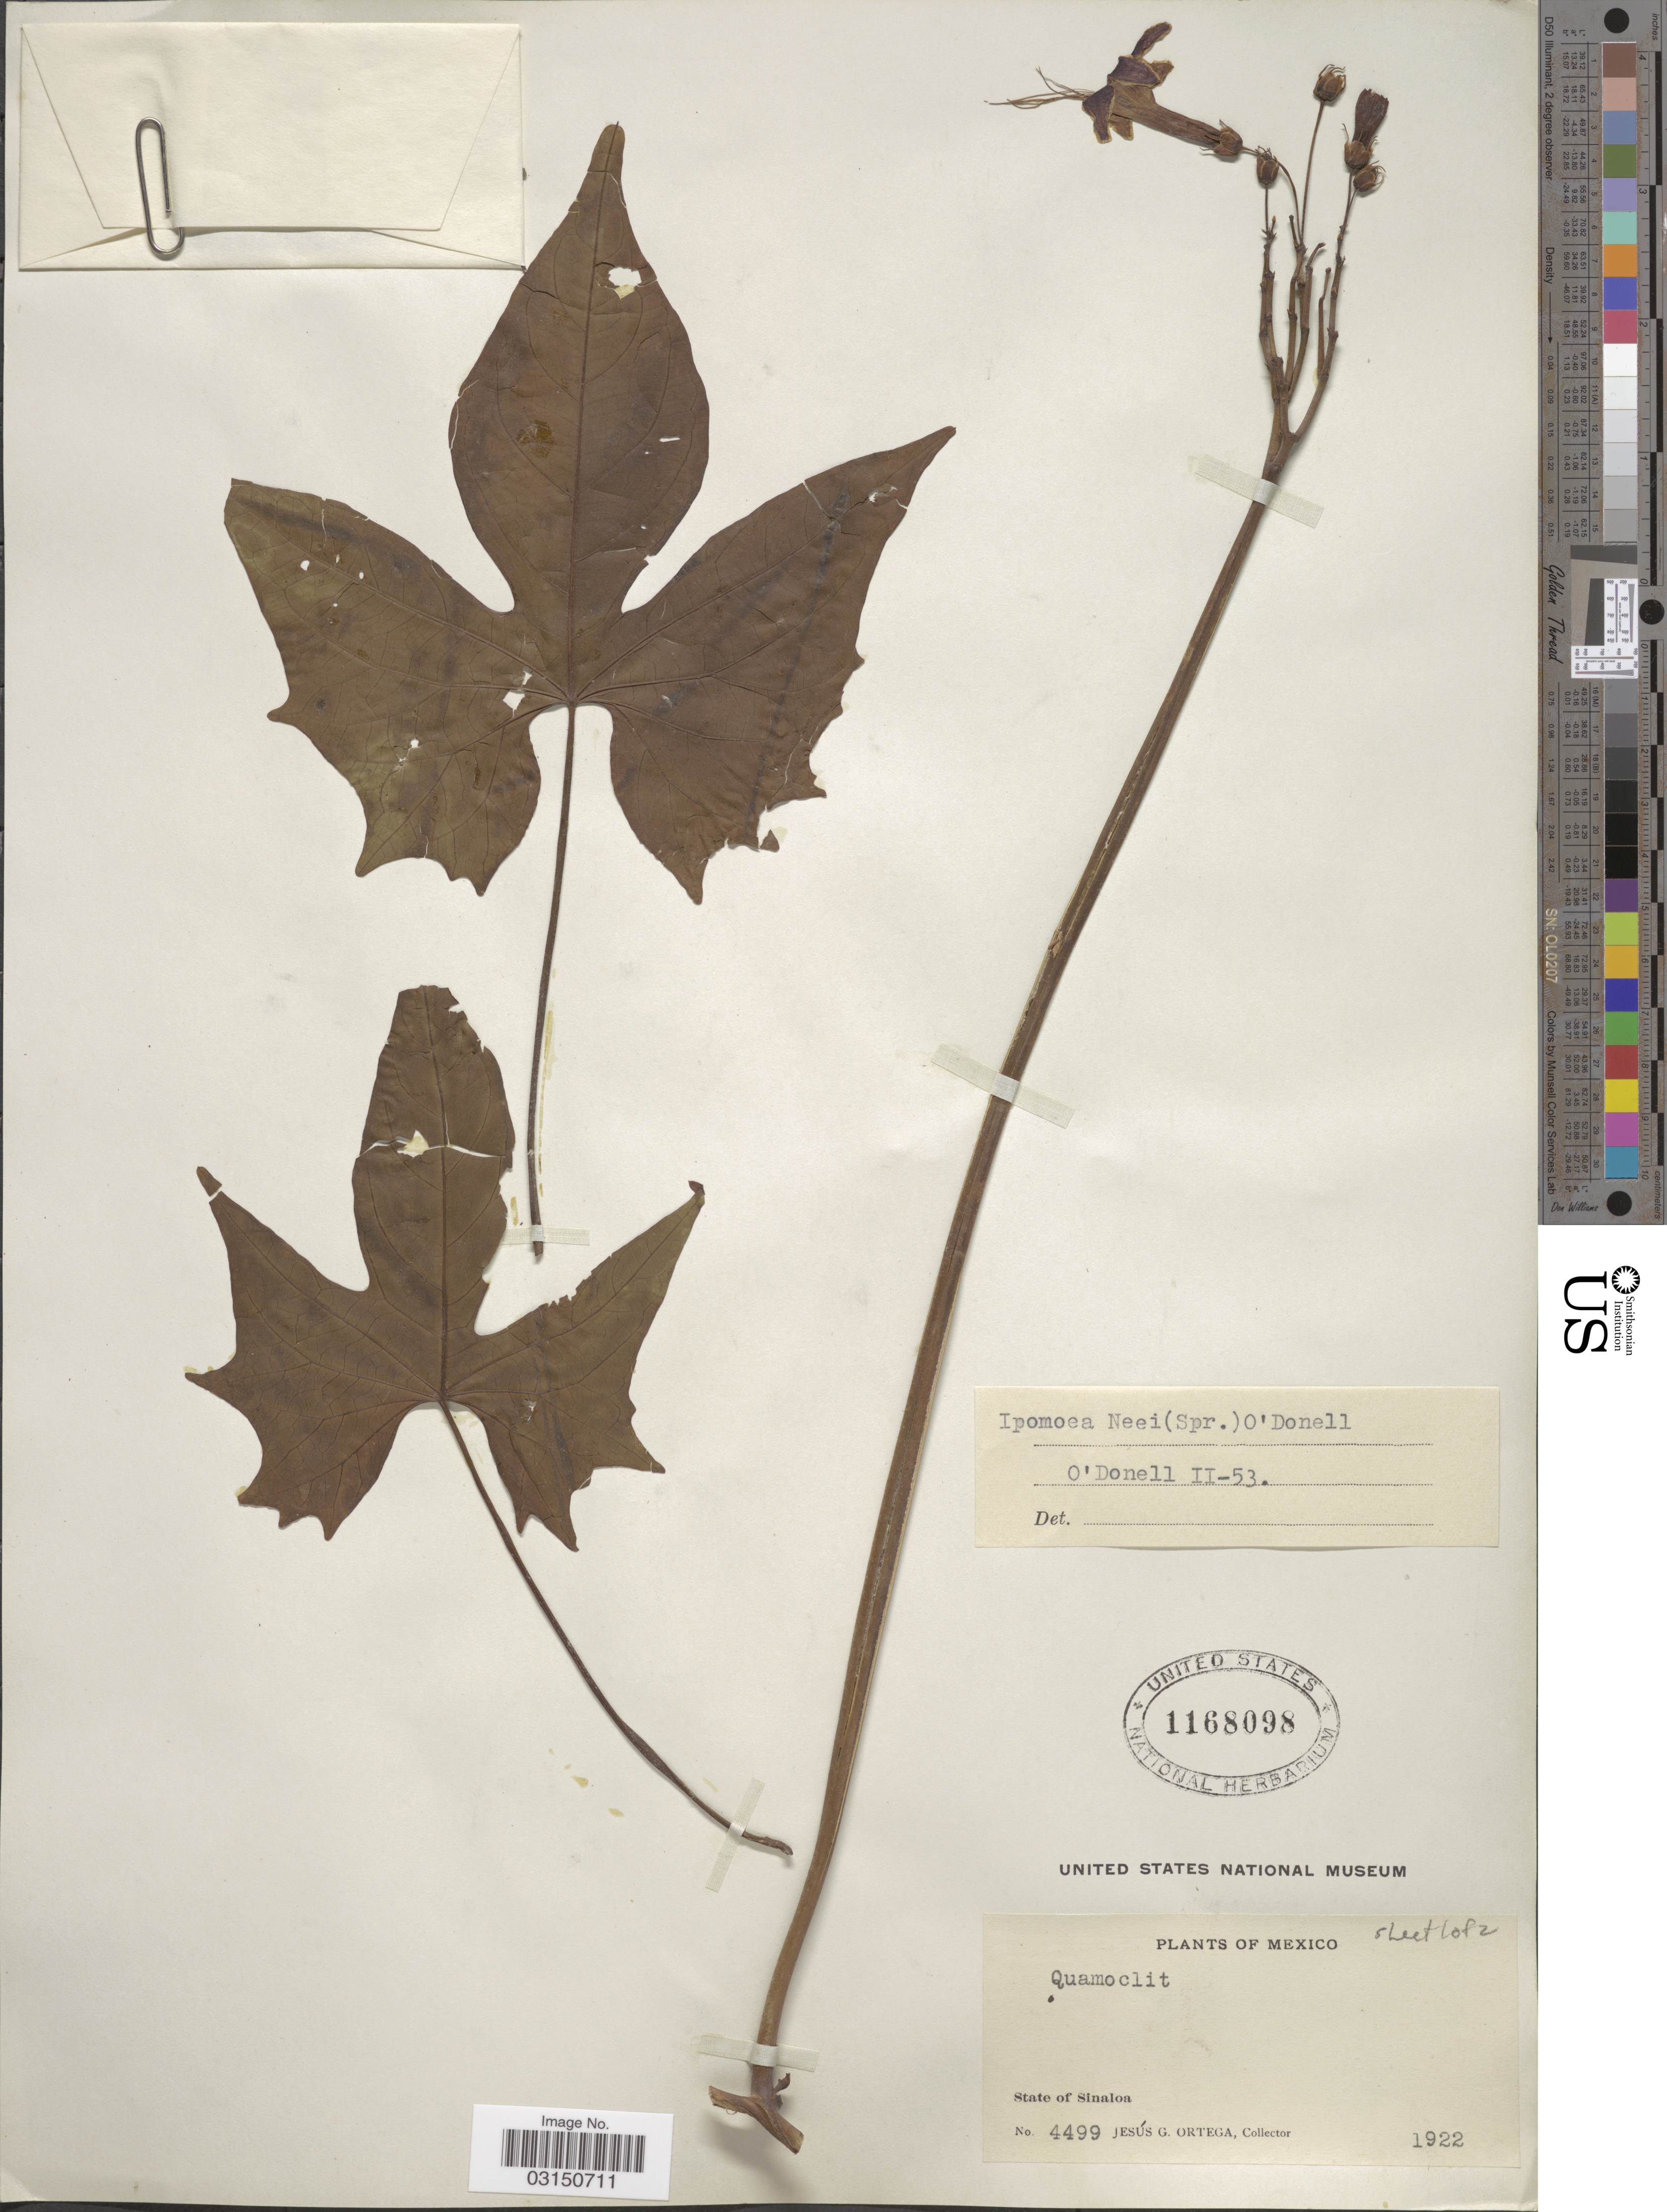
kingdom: Plantae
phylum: Tracheophyta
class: Magnoliopsida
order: Solanales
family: Convolvulaceae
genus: Ipomoea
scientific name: Ipomoea neei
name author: (Spreng.) O'Donell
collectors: J. Ortega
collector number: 4499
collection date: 1922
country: Mexico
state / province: Sinaloa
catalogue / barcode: US 1168098